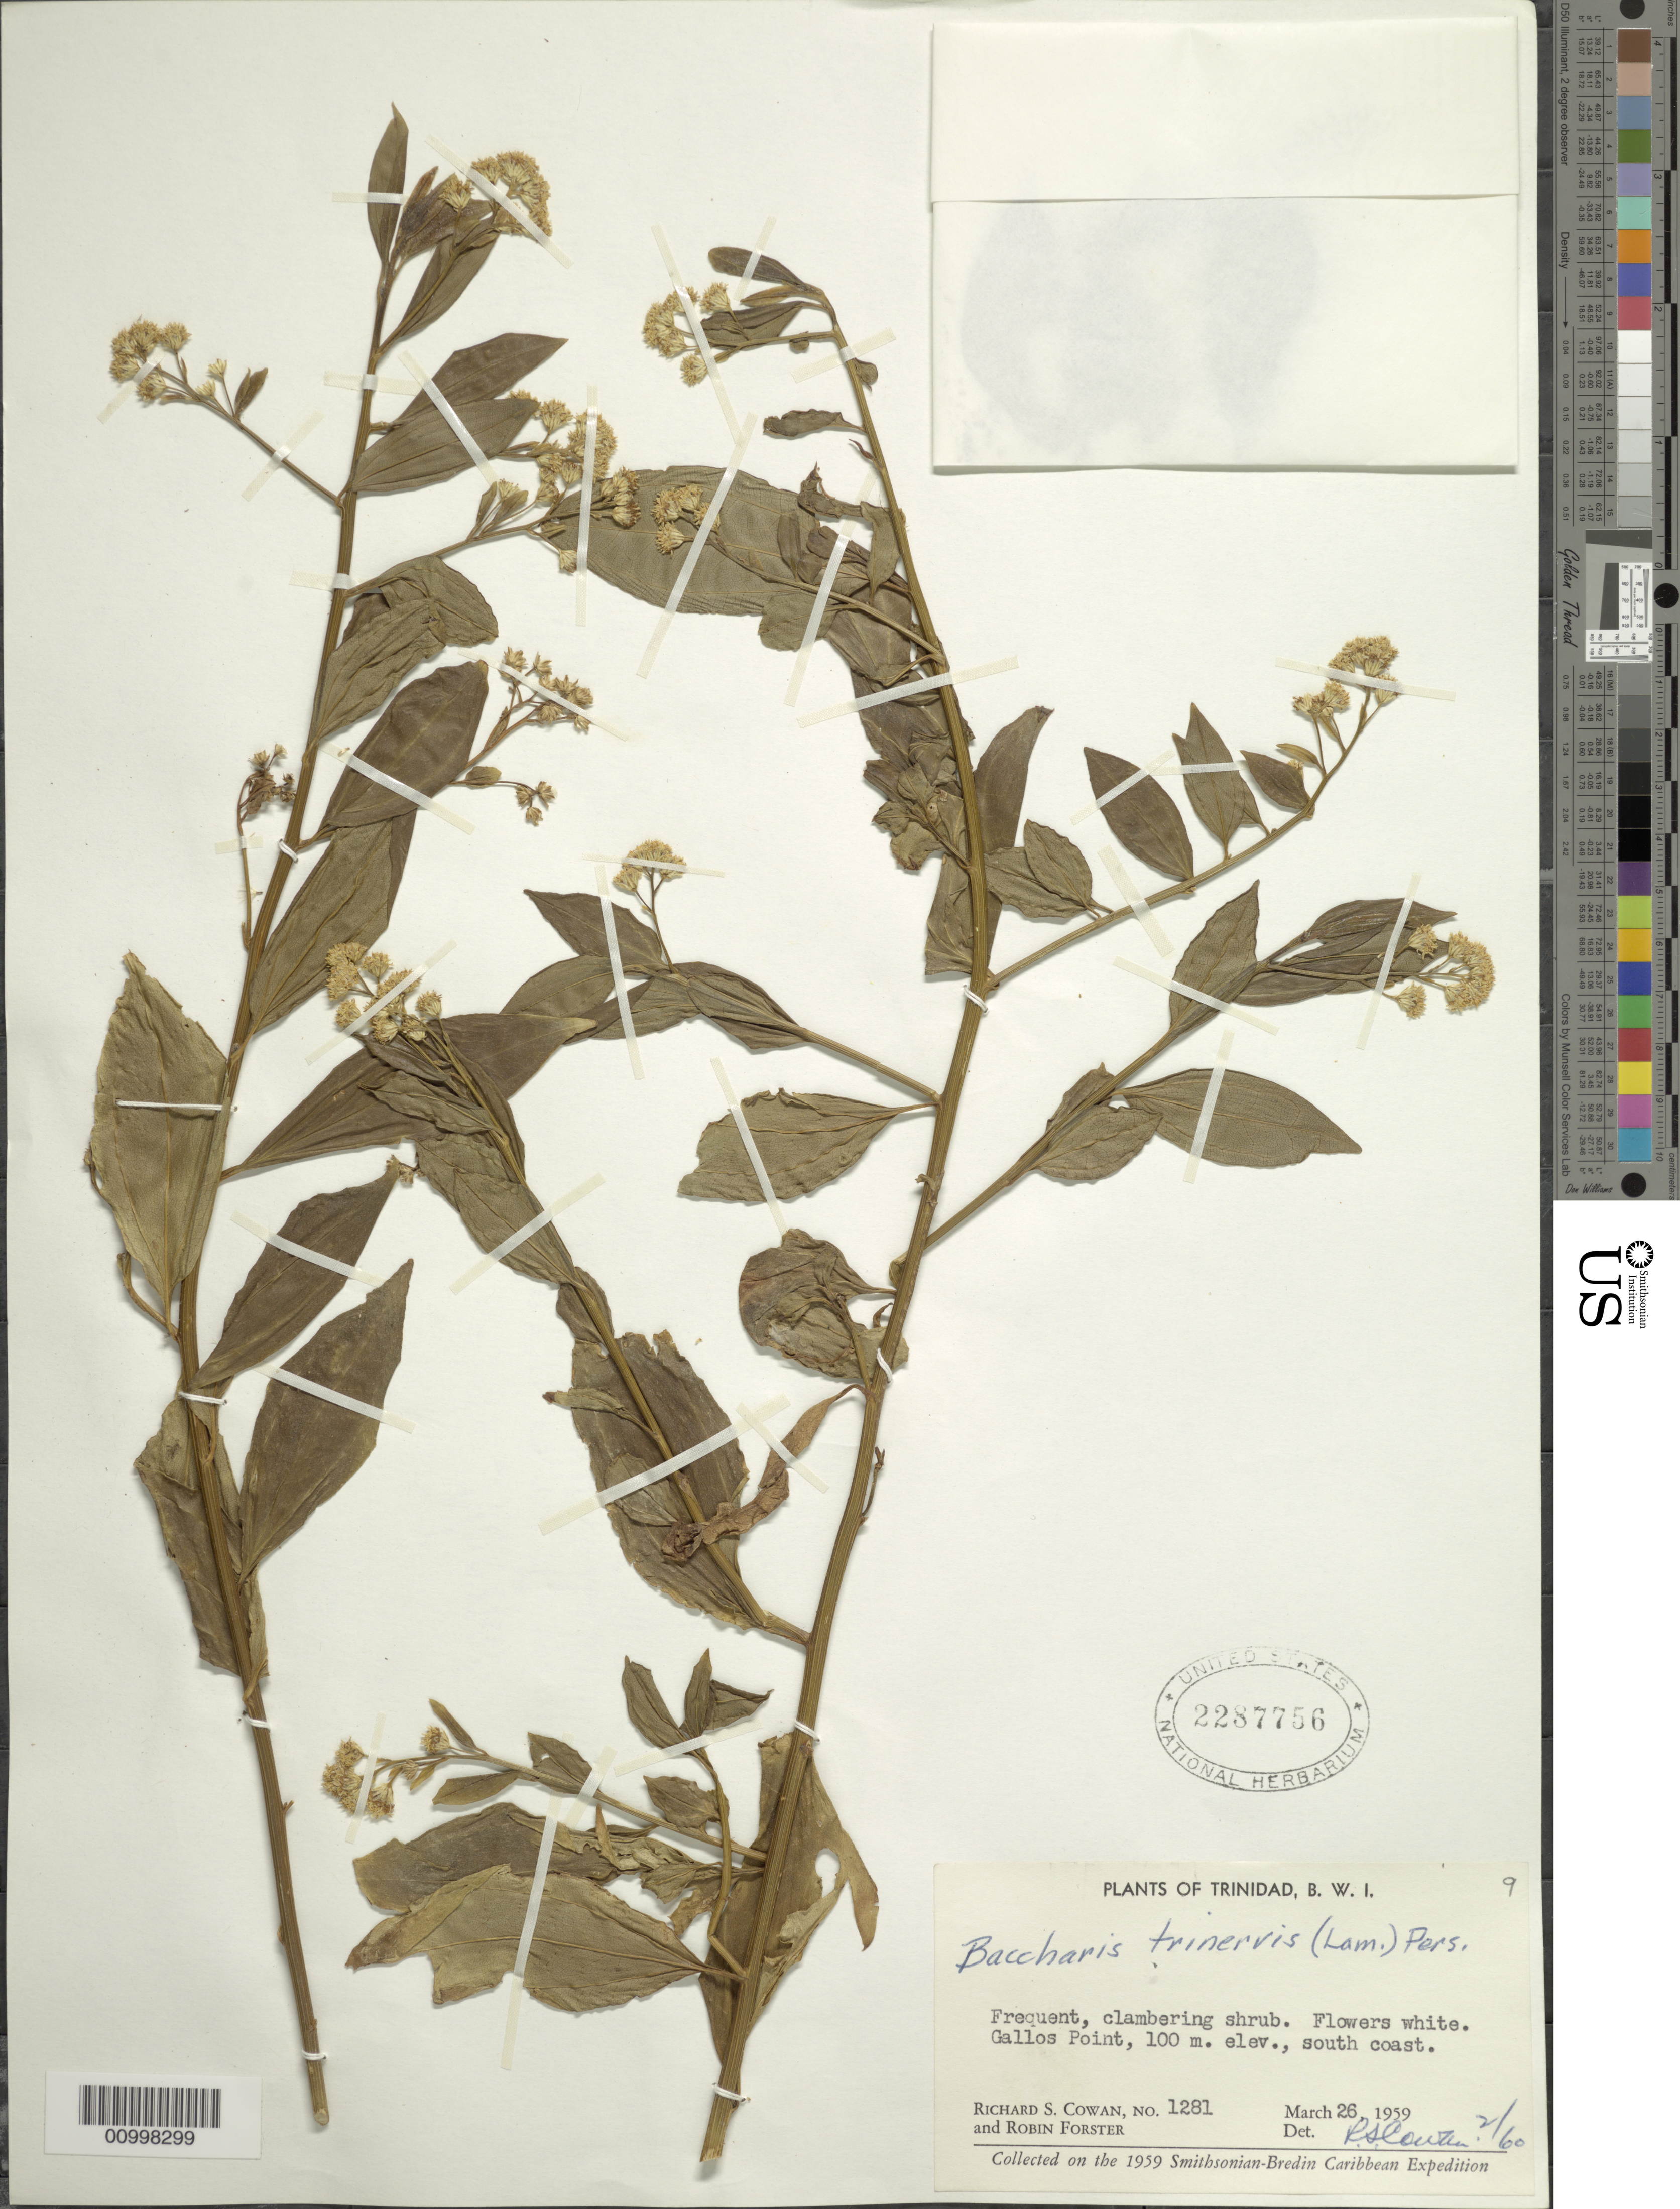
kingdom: Plantae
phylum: Tracheophyta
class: Magnoliopsida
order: Asterales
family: Asteraceae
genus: Baccharis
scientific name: Baccharis trinervis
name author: (Lam.) Pers.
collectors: R. S. Cowan & R. Forster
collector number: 1281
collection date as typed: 26 Mar 1959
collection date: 1959-03-26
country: Trinidad and Tobago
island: Trinidad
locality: Gallos Point, south coast.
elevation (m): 100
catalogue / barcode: US 2287756